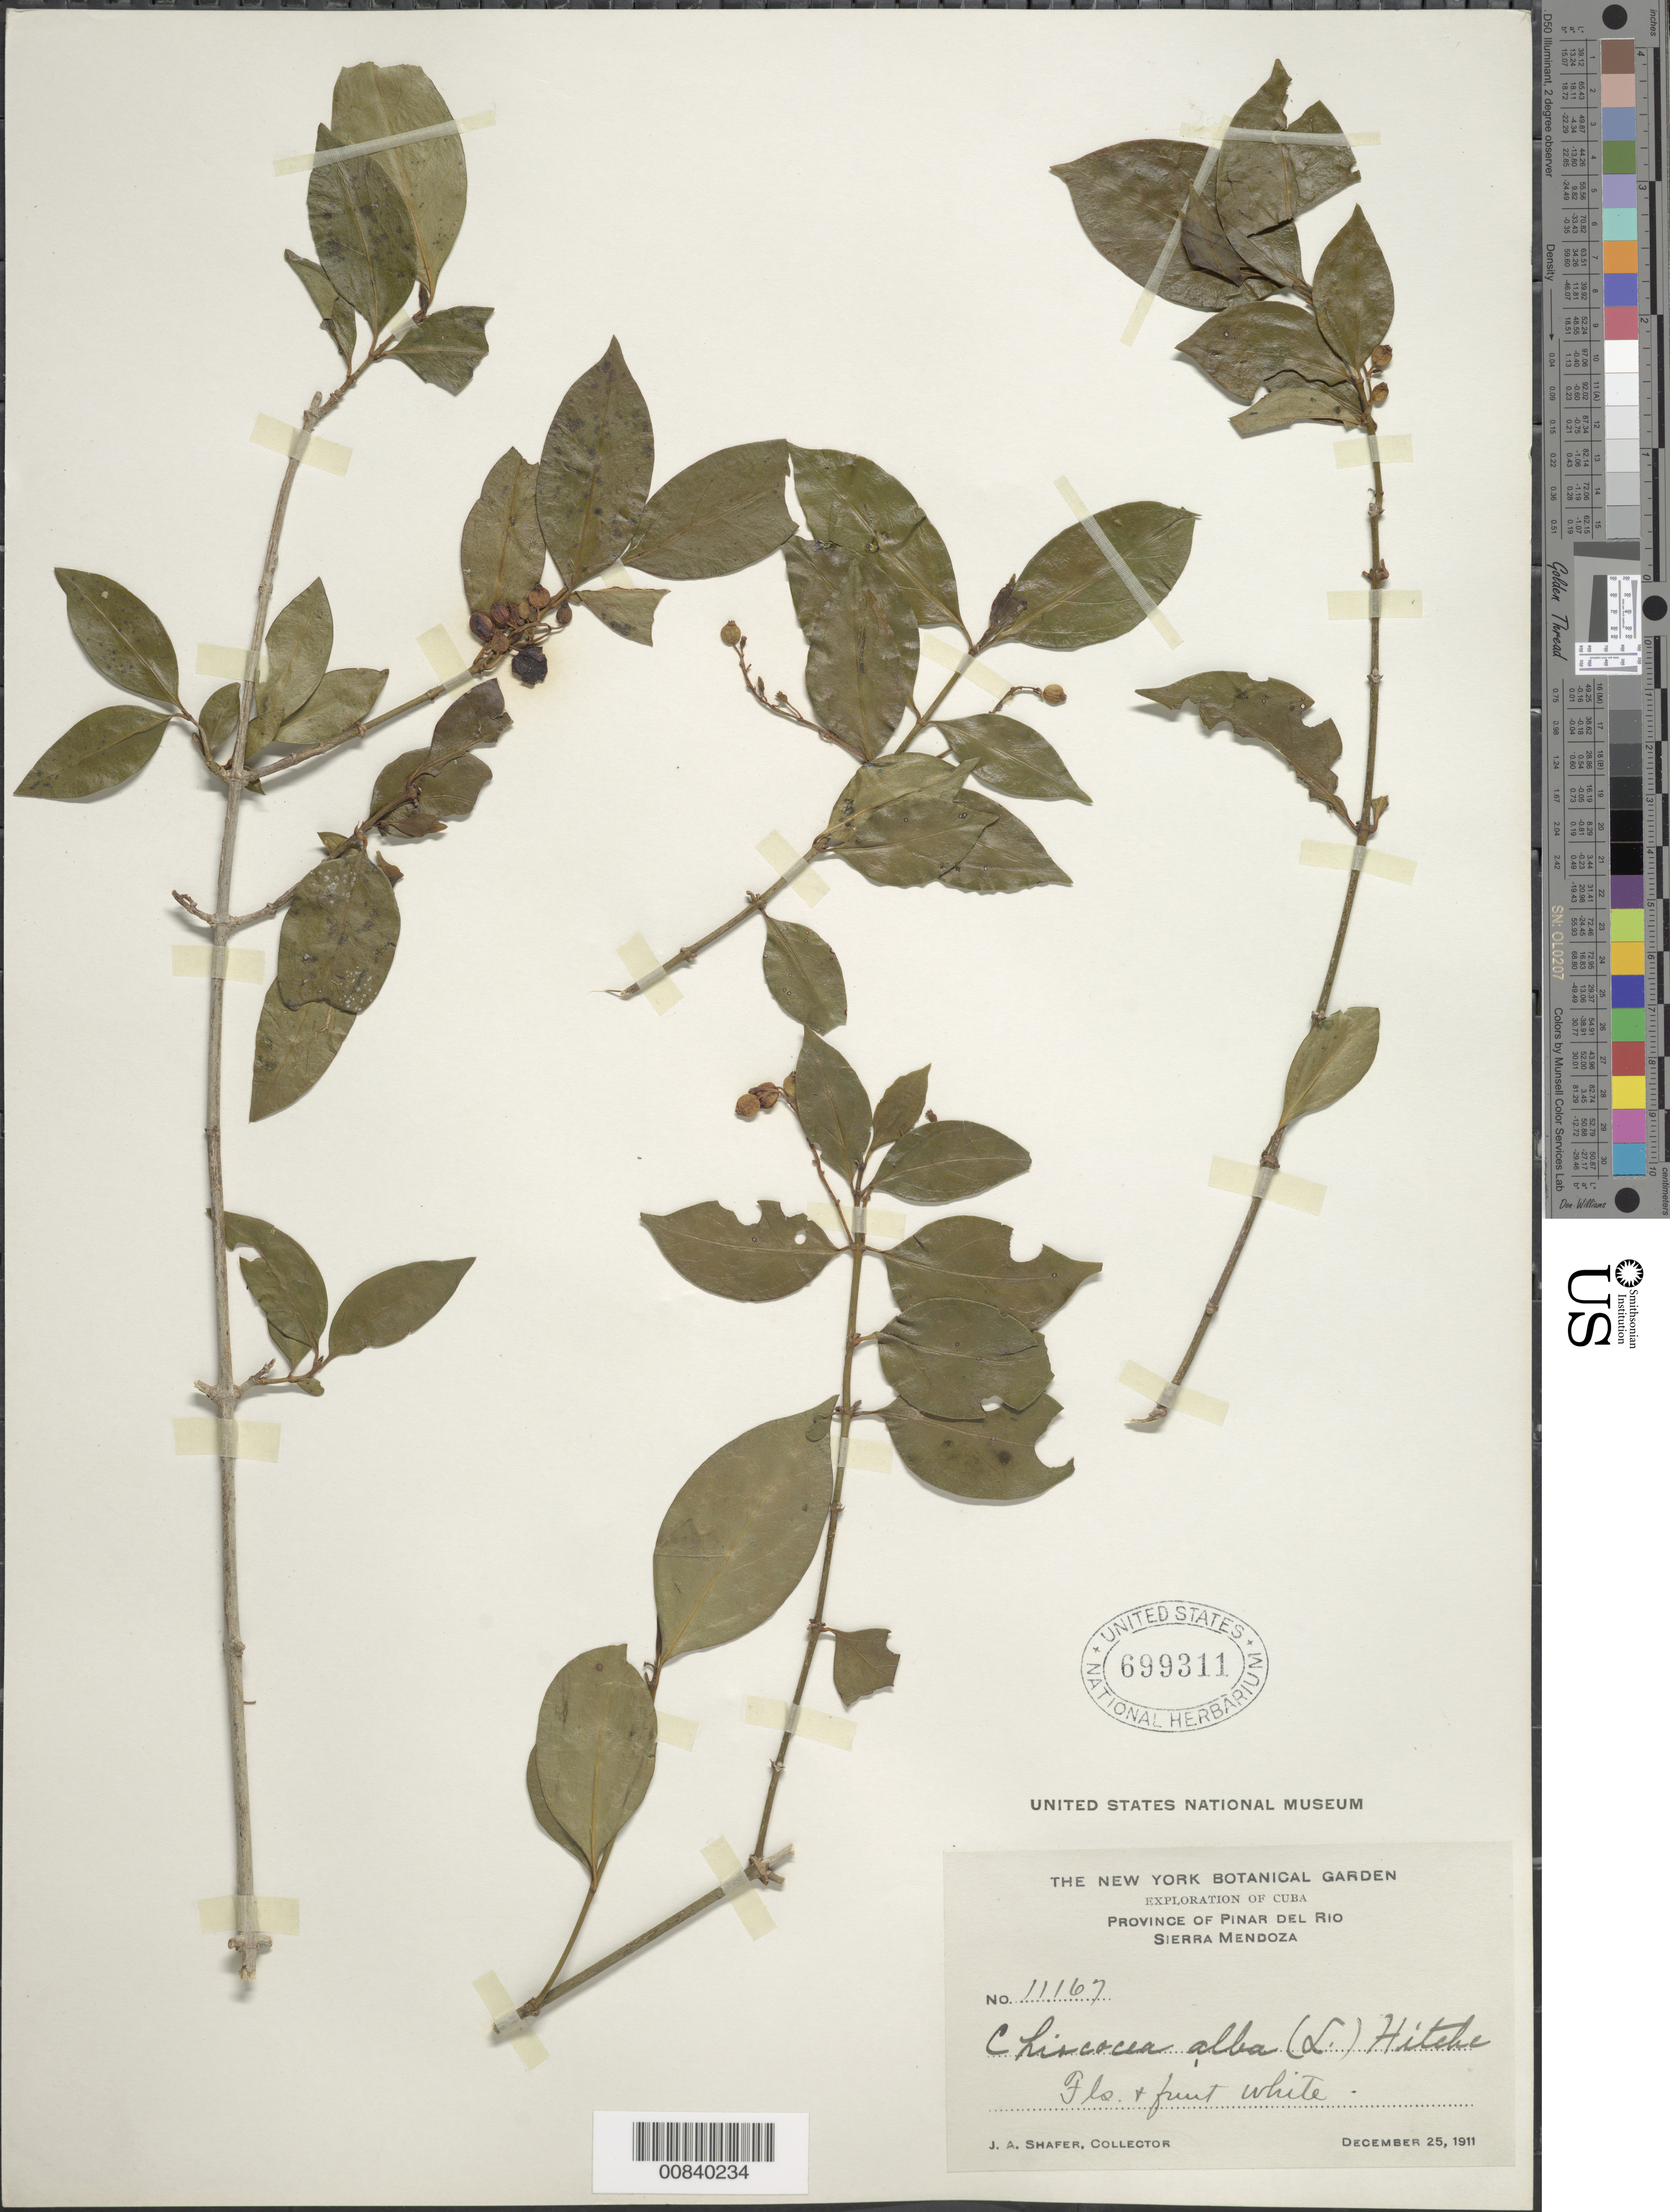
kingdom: Plantae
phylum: Tracheophyta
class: Magnoliopsida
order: Gentianales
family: Rubiaceae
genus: Chiococca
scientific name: Chiococca alba subsp. alba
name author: (L.) Hitchc.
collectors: J. A. Shafer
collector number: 11167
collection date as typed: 25 Dec 1911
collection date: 1911-12-25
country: Cuba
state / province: Pinar del Río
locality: Sierra Mendoza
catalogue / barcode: US 699311